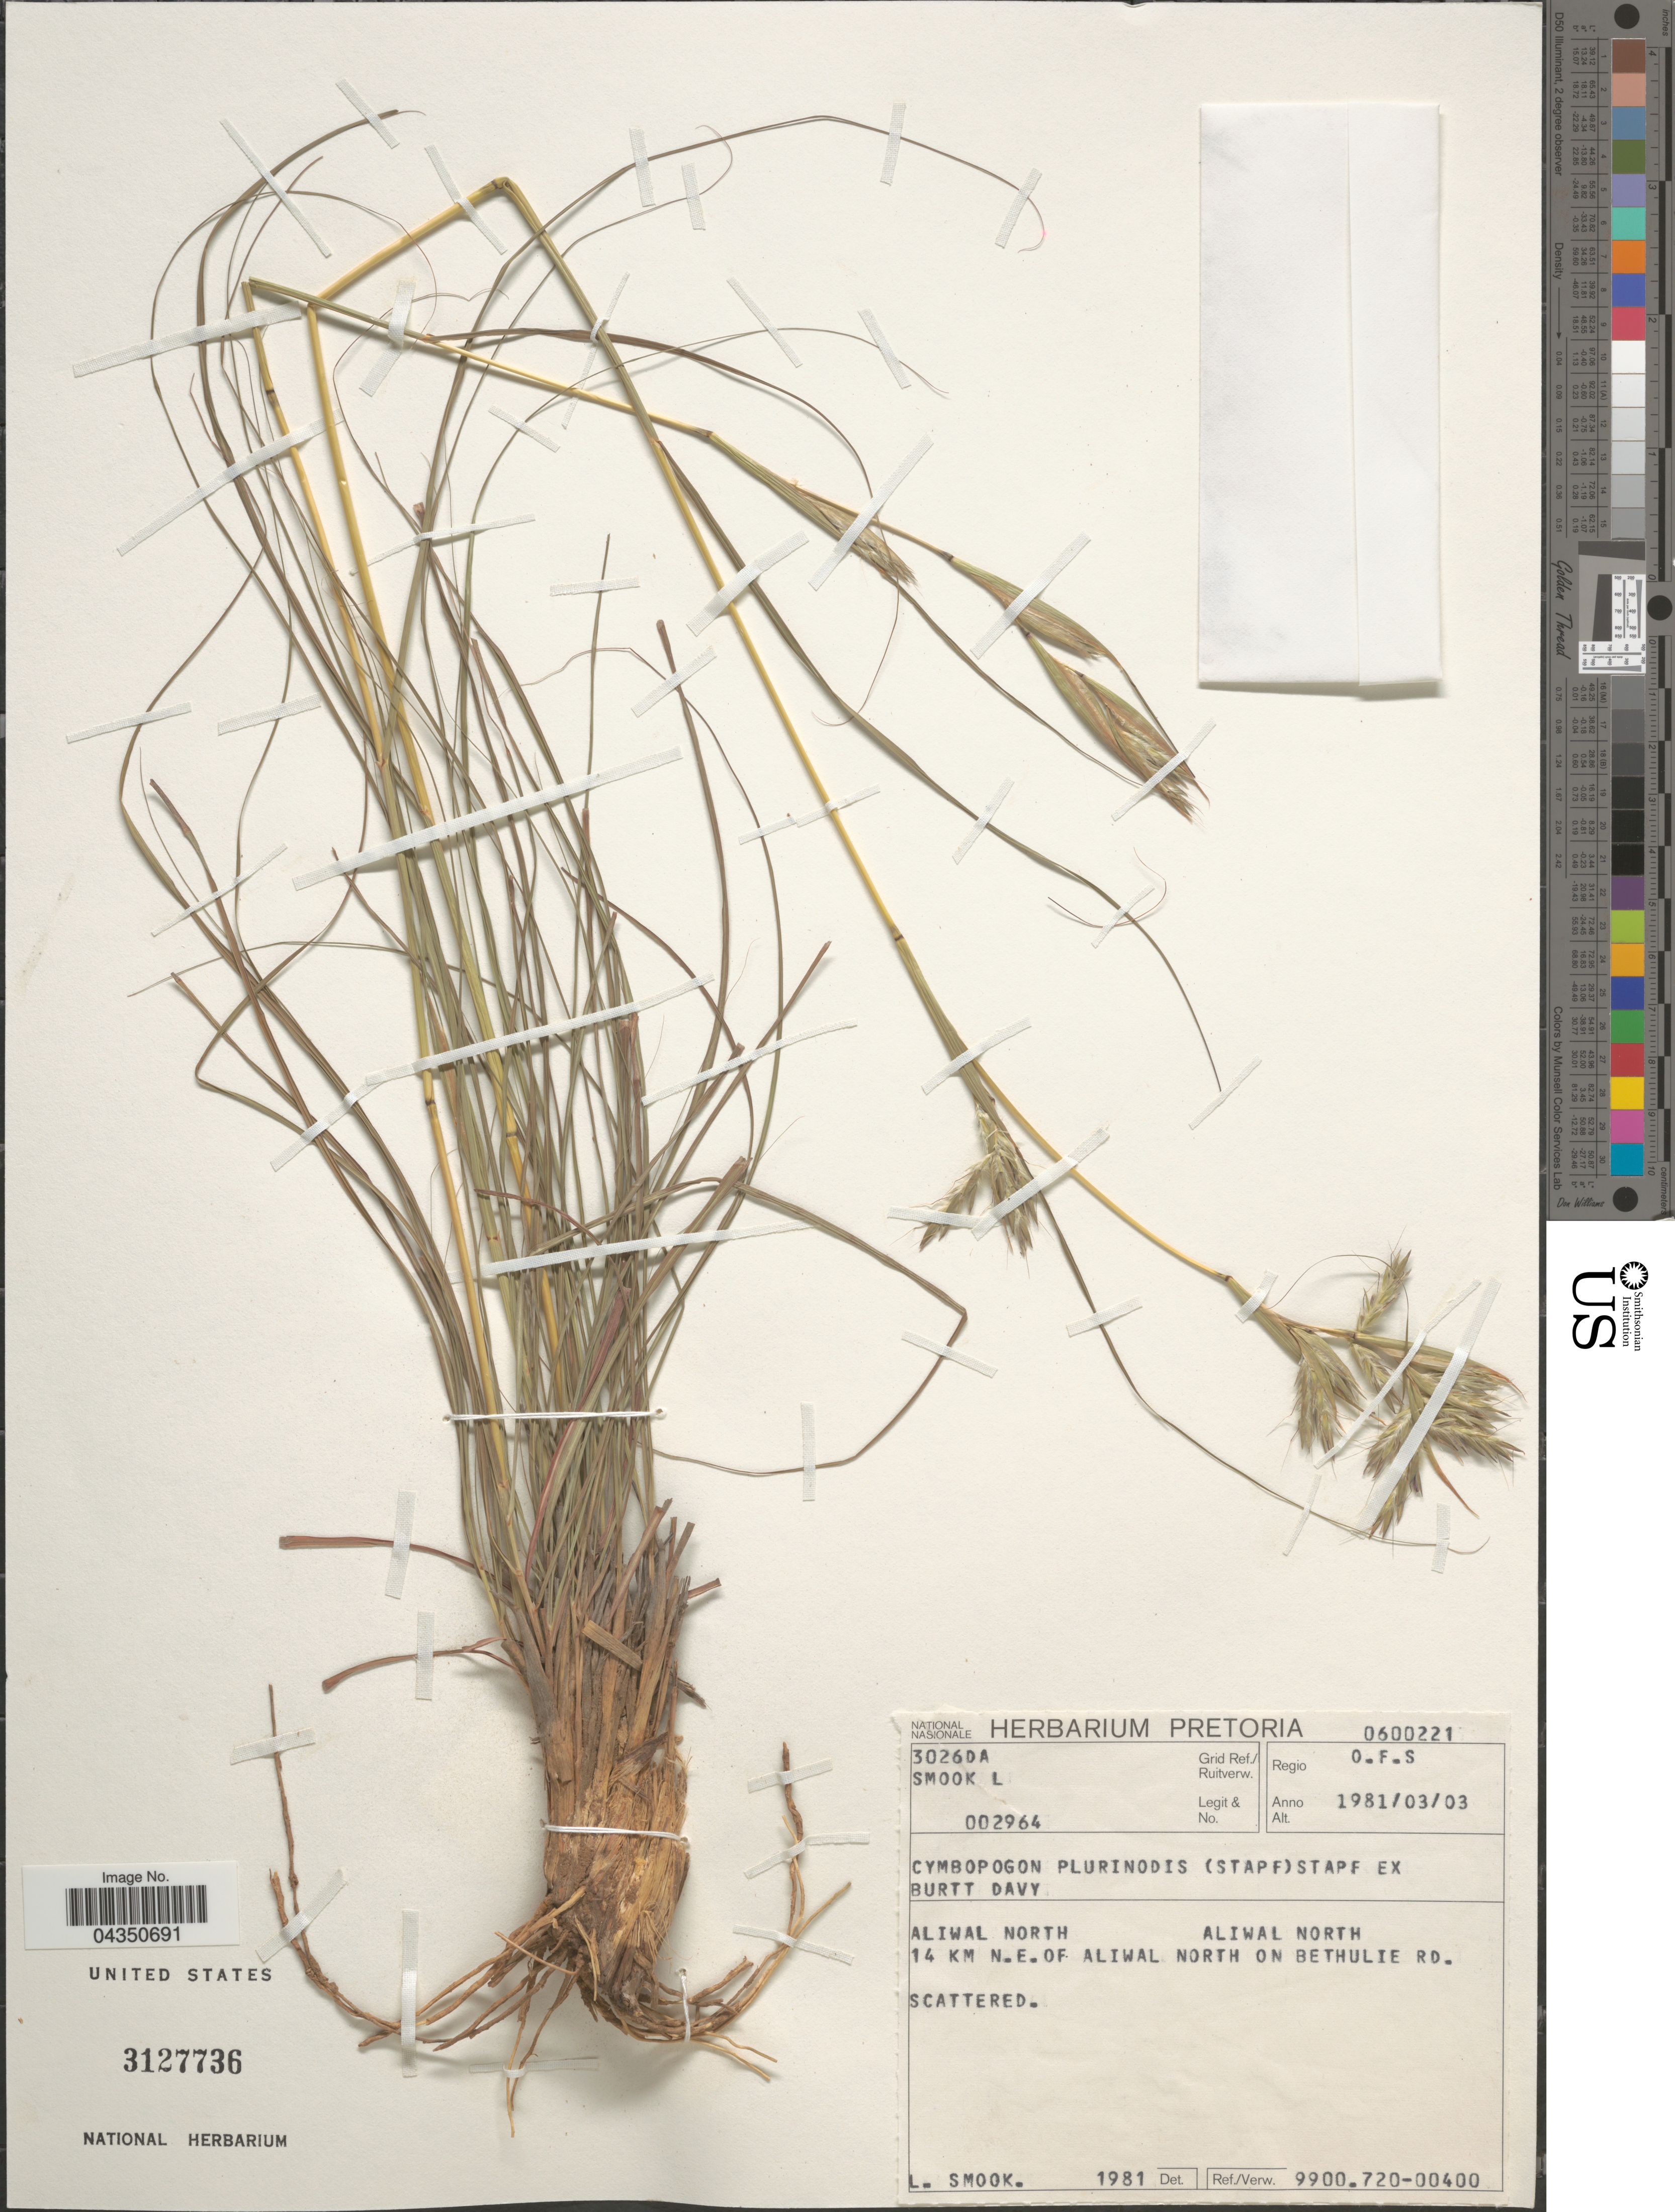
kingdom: Plantae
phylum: Tracheophyta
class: Liliopsida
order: Poales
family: Poaceae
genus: Cymbopogon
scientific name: Cymbopogon pospischillii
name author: (K. Schum.) C.E. Hubb.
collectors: L. Smook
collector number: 002964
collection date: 1981-03-03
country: South Africa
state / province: Free State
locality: Grid Ref./ Ruitverw. 3026DA. Regio O.F.S. Aliwal North. 14 km N.E. of Aliwal North on Bethulie Rd.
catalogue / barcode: US 3127736